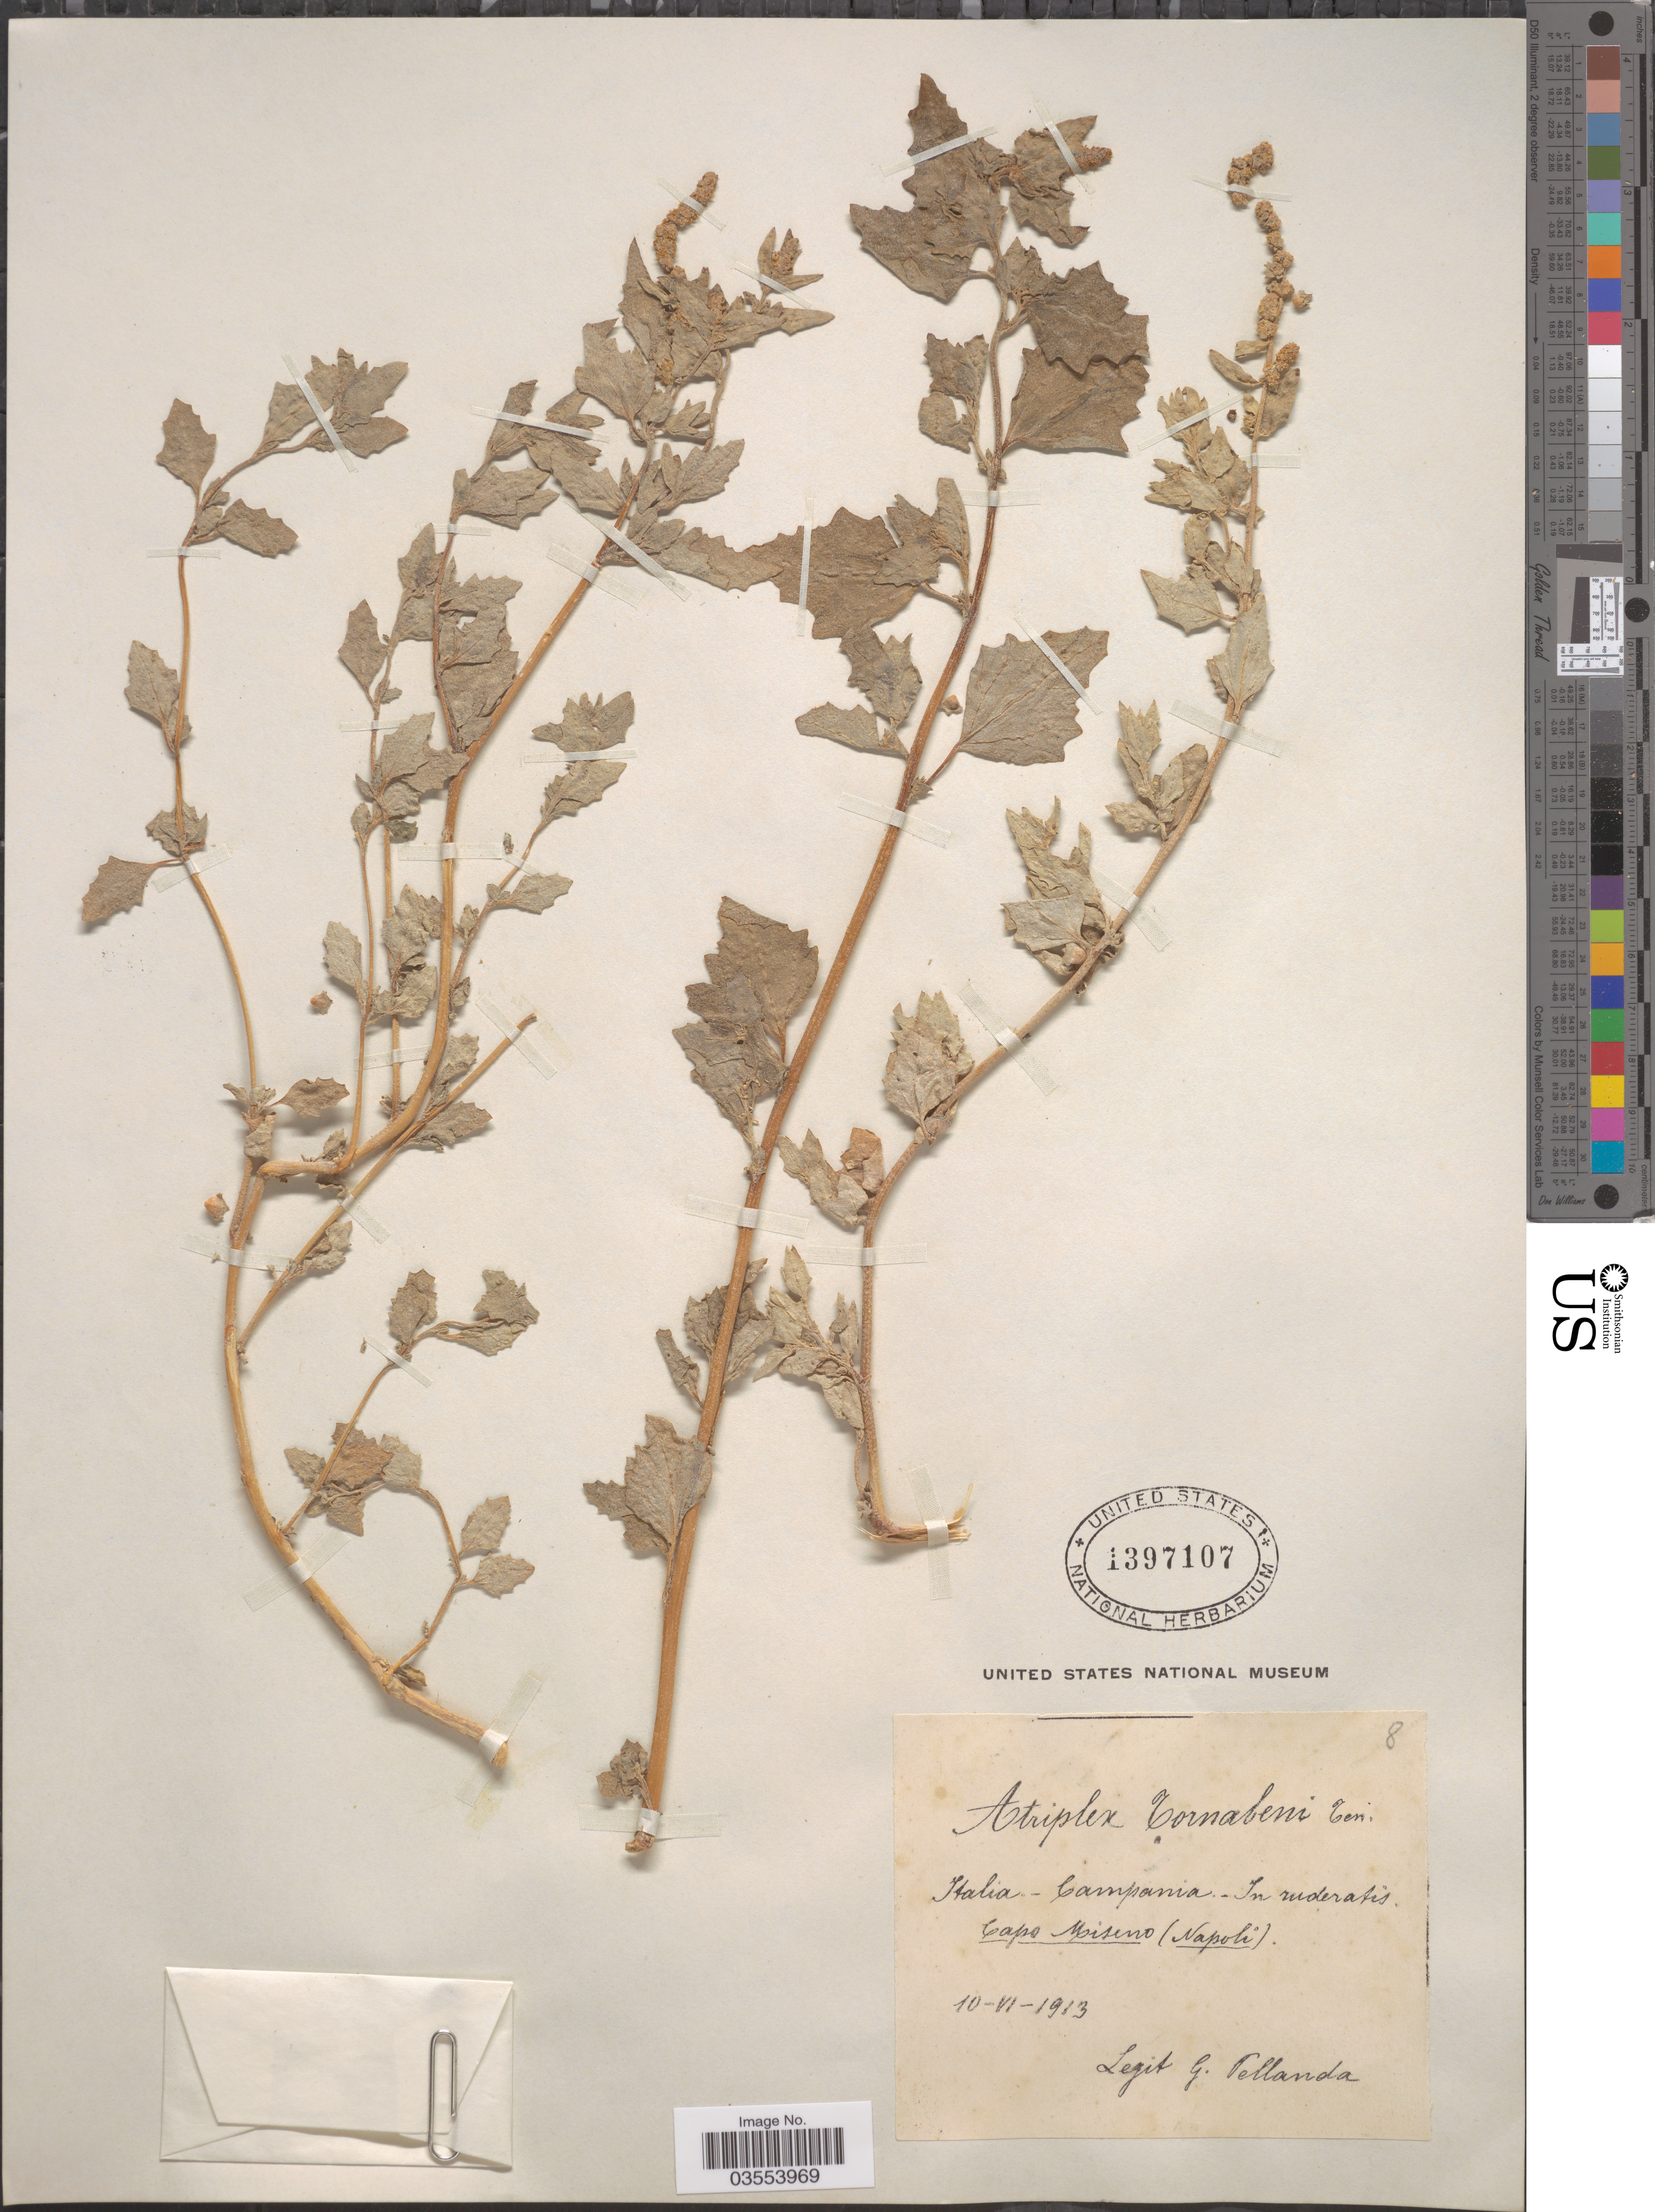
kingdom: Plantae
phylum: Tracheophyta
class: Magnoliopsida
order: Caryophyllales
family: Amaranthaceae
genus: Atriplex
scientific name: Atriplex tornabenei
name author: Tineo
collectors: G. Pellanda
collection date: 1913-06-10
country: Italy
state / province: Campania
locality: In ruderatis Capo Miseno (Napoli).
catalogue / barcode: US 1397107